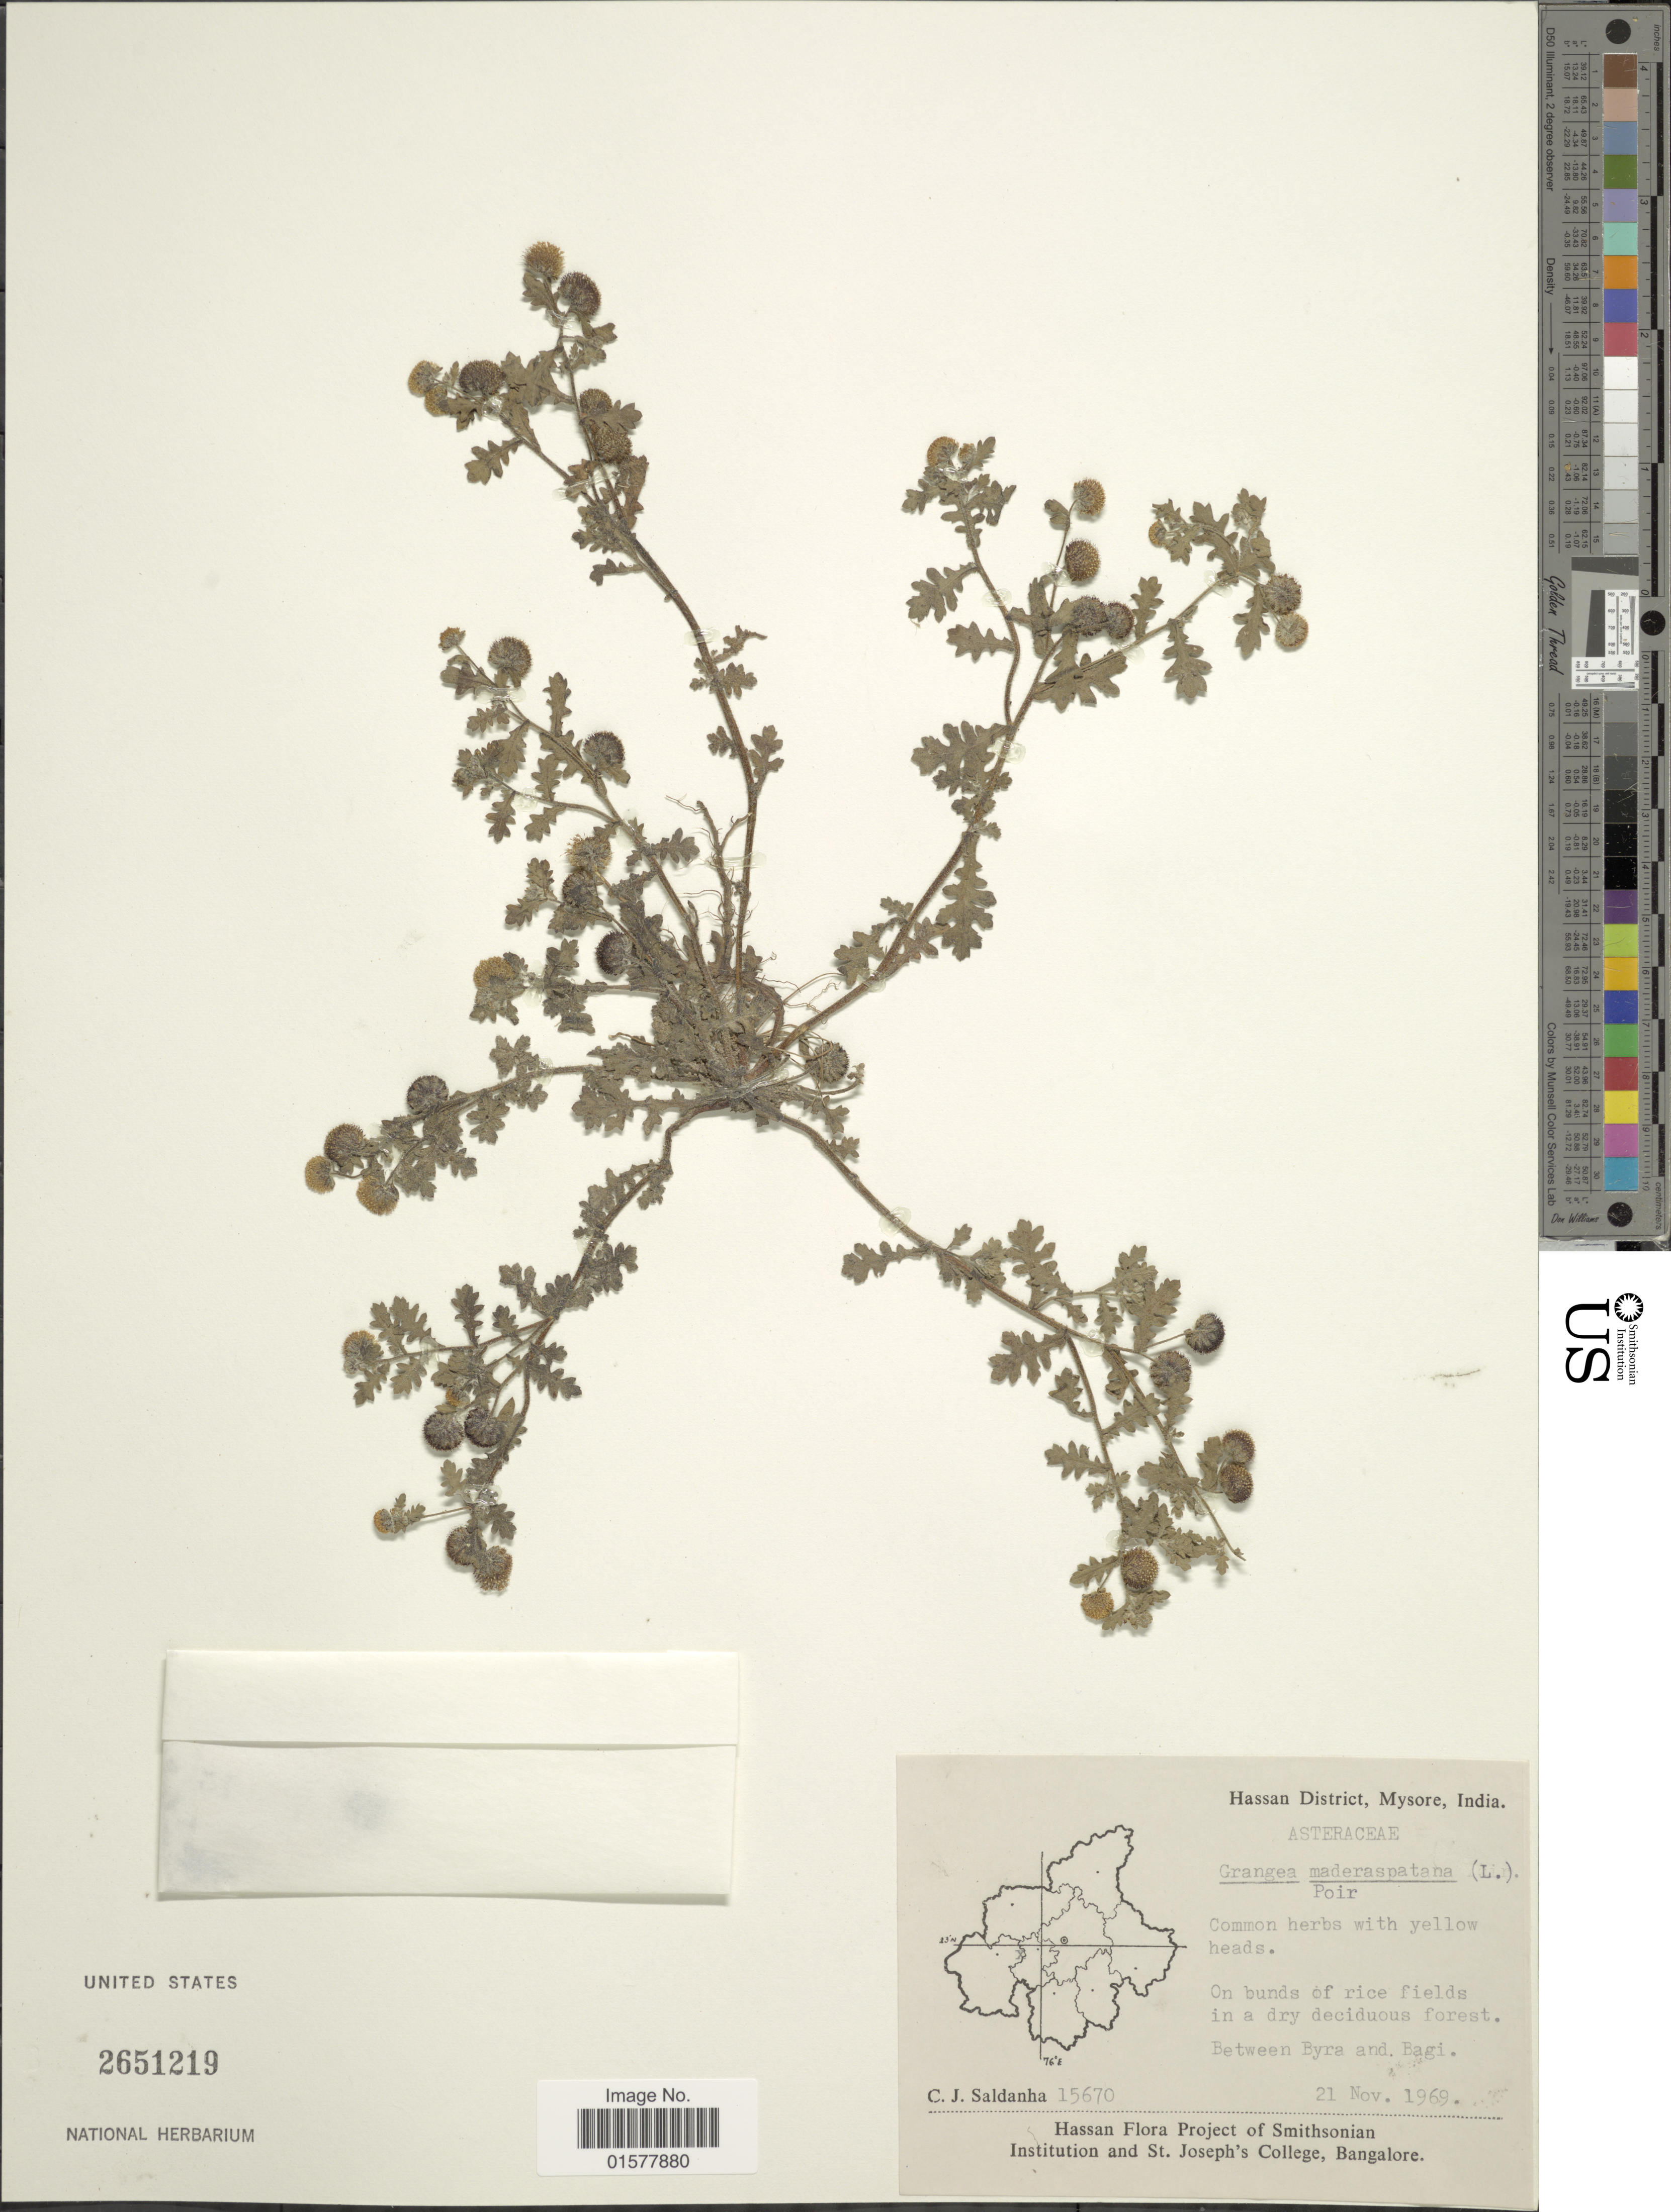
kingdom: Plantae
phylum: Tracheophyta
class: Magnoliopsida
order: Asterales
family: Asteraceae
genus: Grangea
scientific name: Grangea maderaspatana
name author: (L.) Poir.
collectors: C. J. Saldanha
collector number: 15670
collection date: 1969-11-21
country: India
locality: Hassan DIstrict, Mysore, India, Between Byra and Bagi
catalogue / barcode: US 2651219